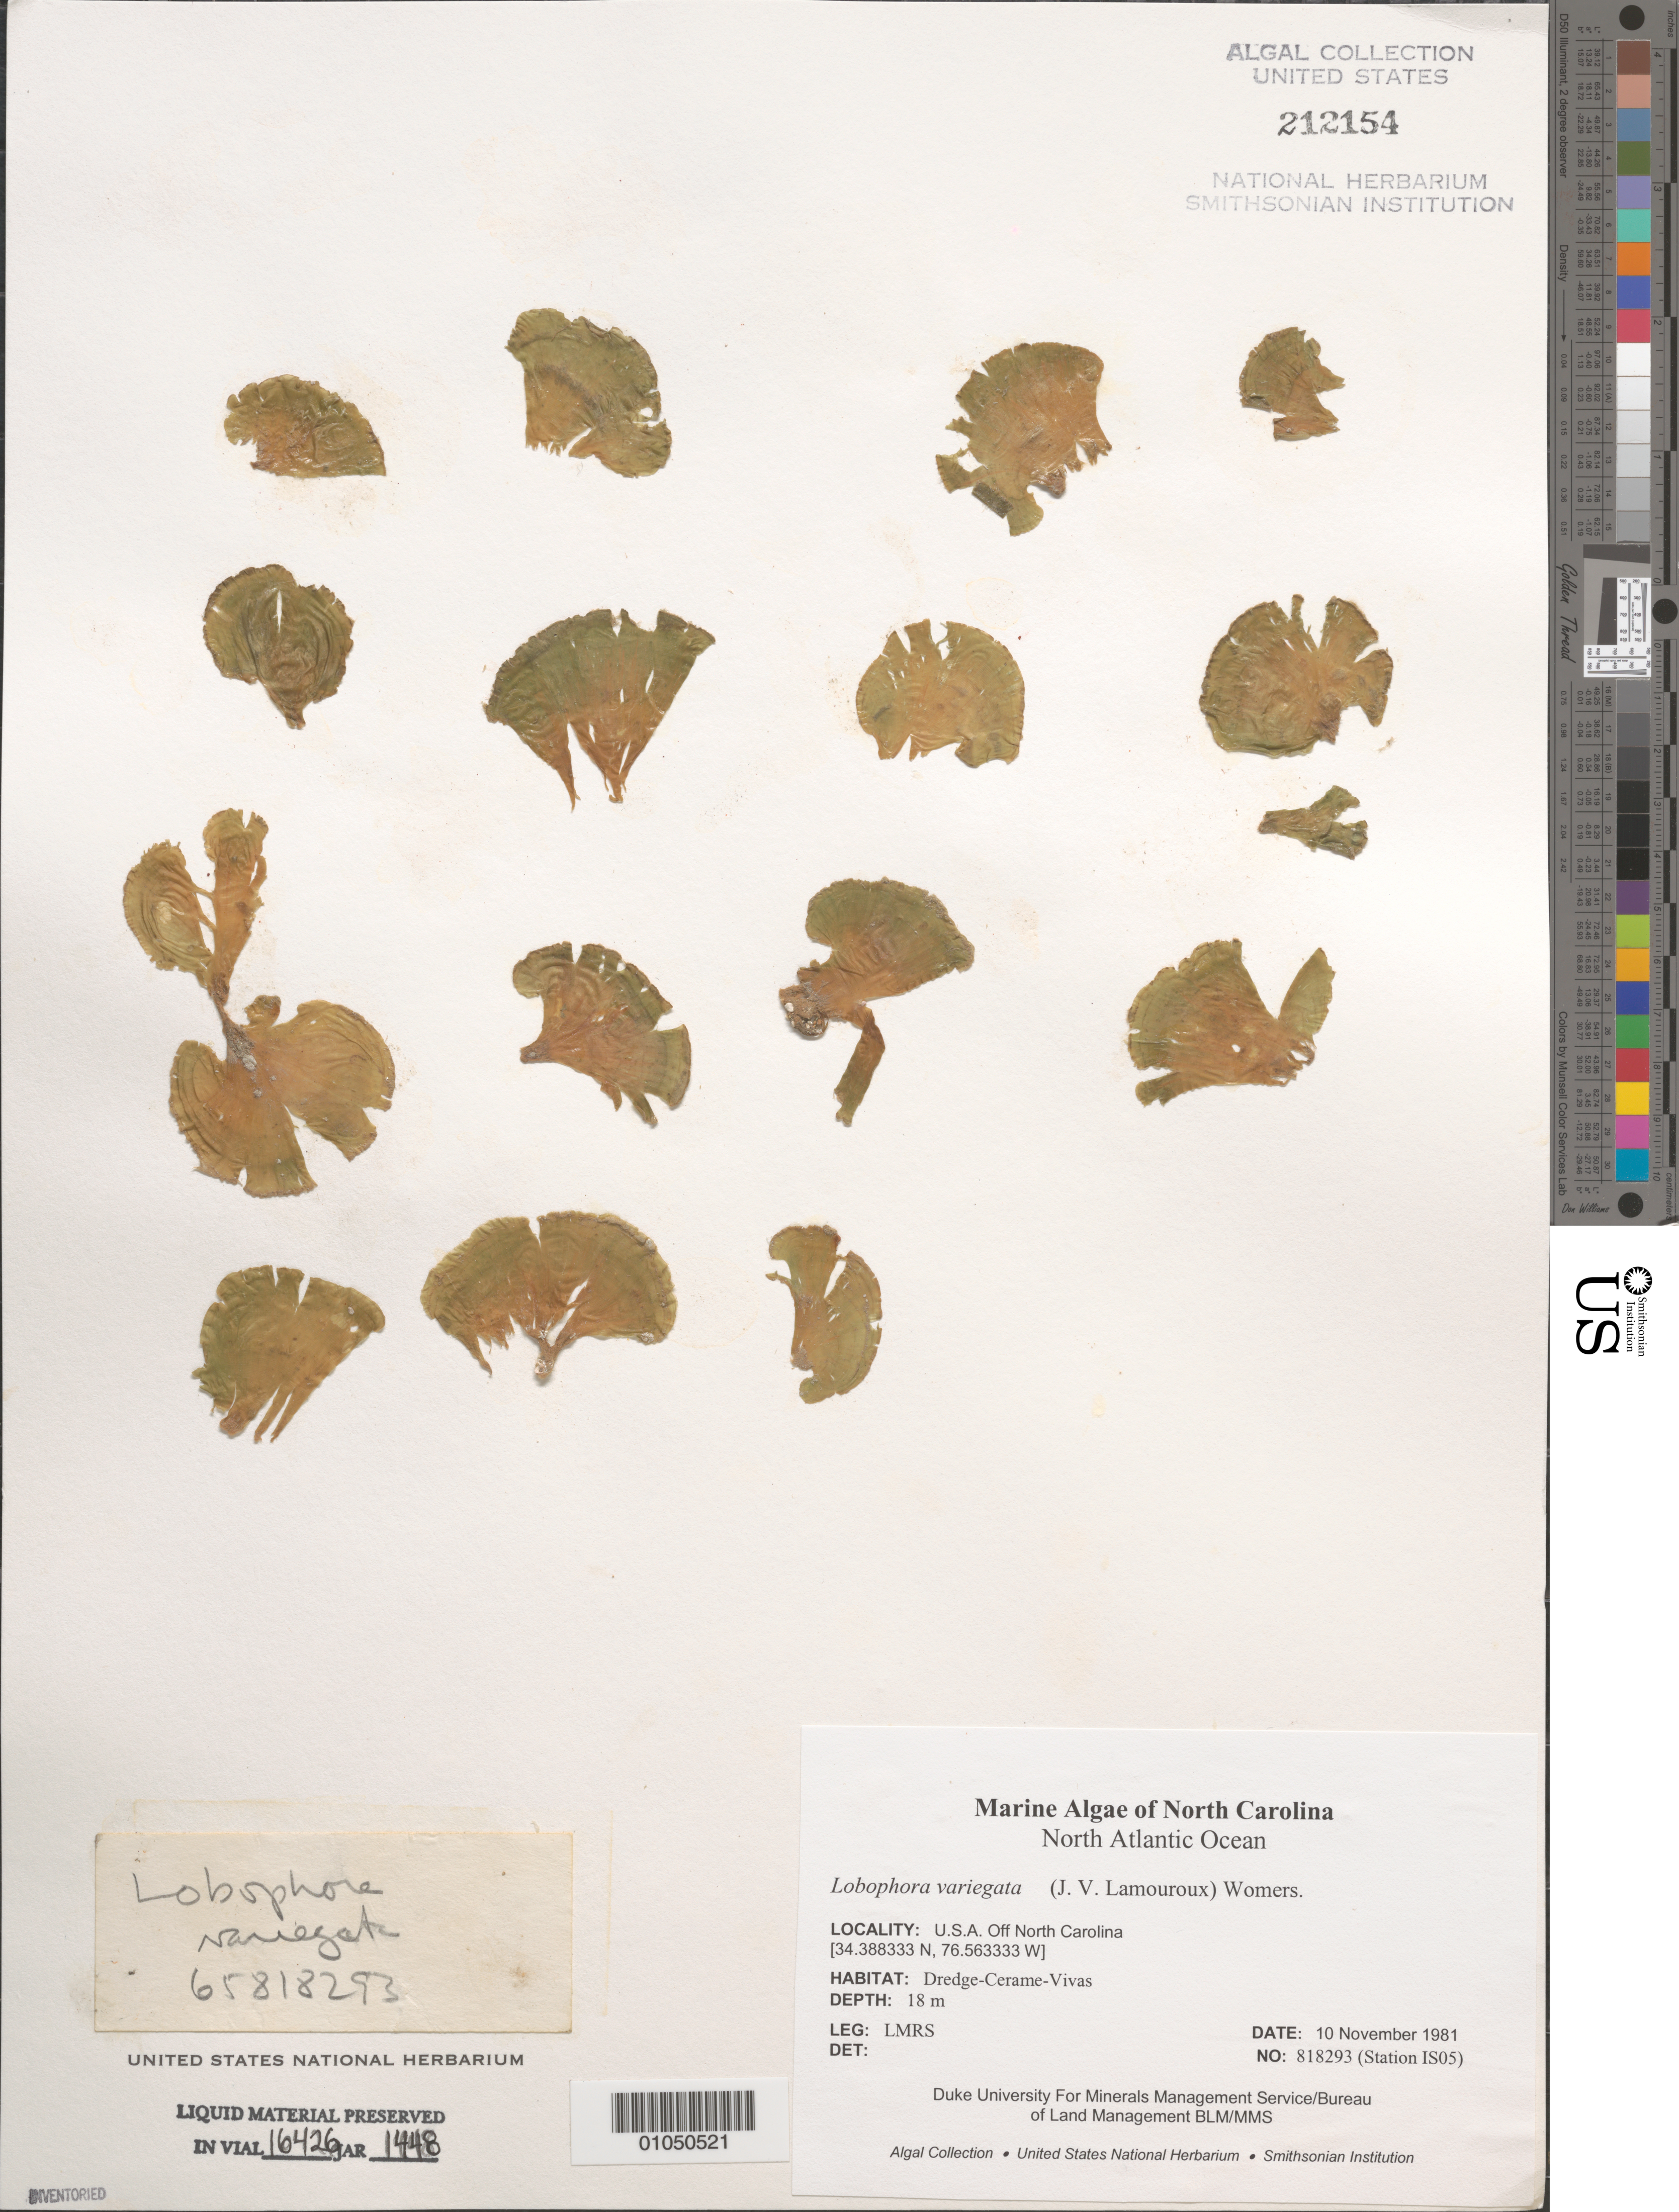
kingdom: Chromista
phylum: Ochrophyta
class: Phaeophyceae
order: Dictyotales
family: Dictyotaceae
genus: Lobophora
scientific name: Lobophora variegata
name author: (J.V.Lamouroux) Womersley & E.C. Oliveira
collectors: LMRS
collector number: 818293 (Station IS05)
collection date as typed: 10 Nov 1981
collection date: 1981-11-10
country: United States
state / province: North Carolina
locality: North Atlantic Ocean off North Carolina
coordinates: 34.388333 N, 76.563333 W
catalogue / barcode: US 212154